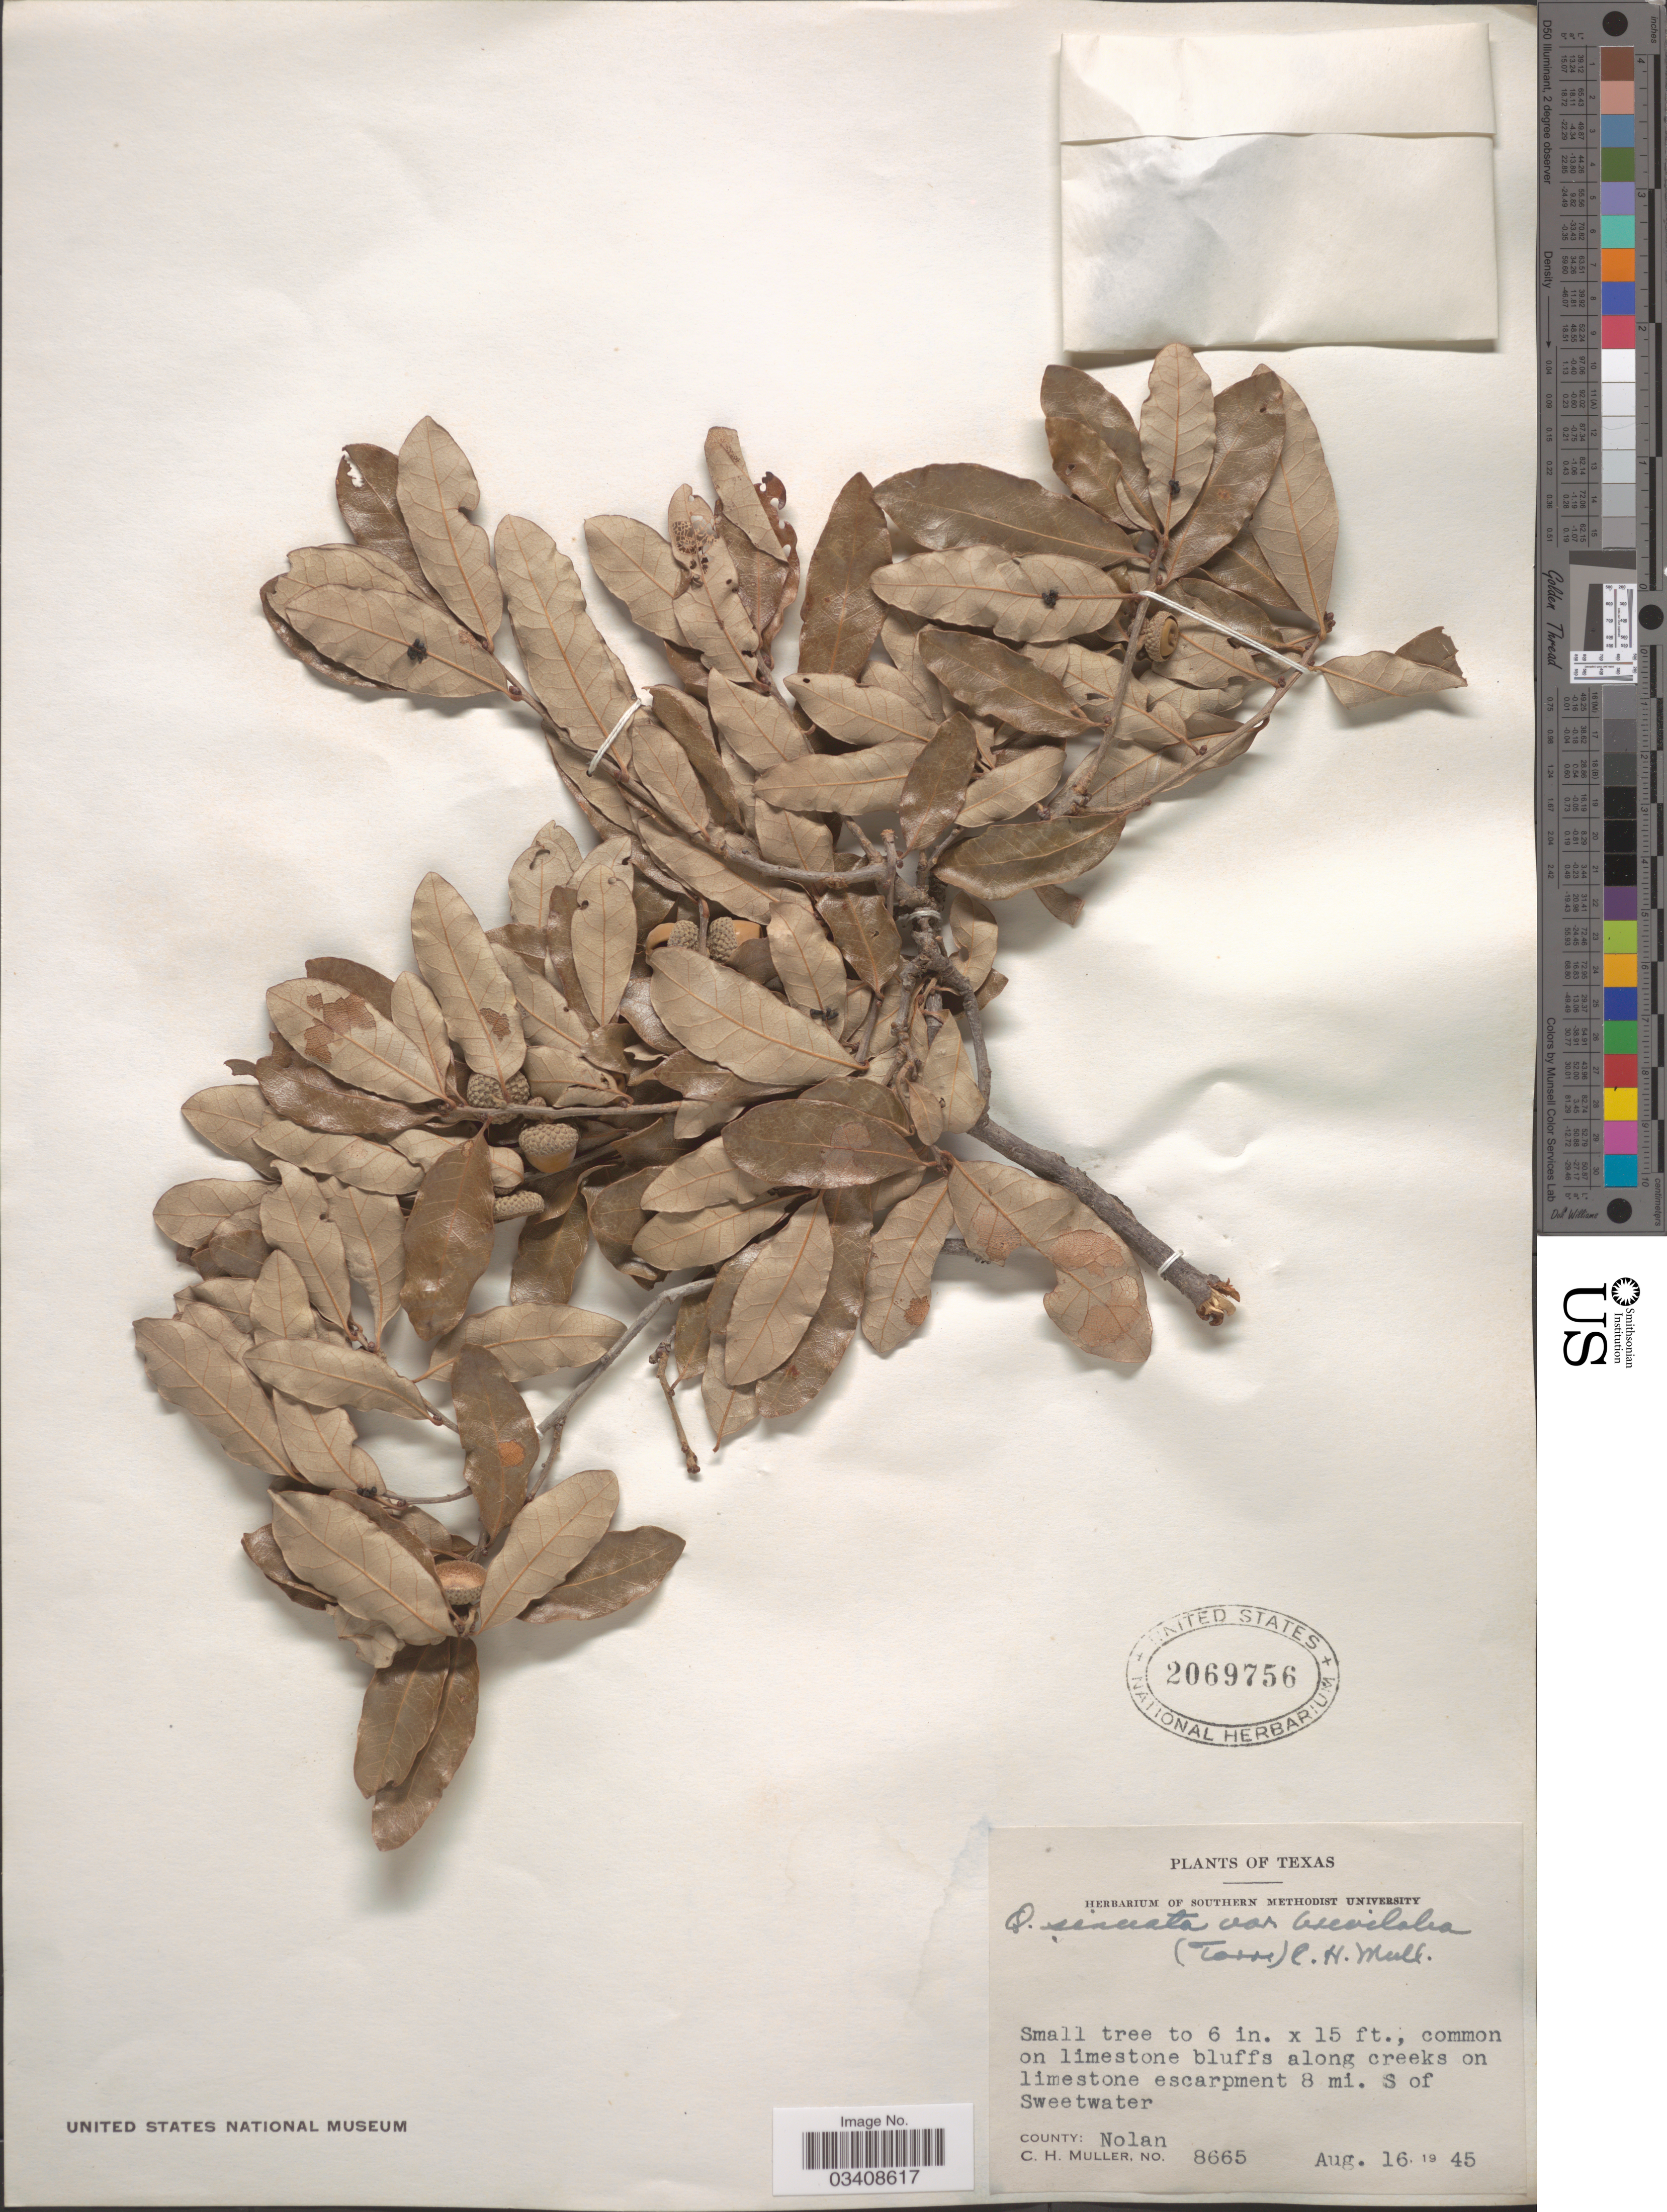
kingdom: Plantae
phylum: Tracheophyta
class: Magnoliopsida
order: Fagales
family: Fagaceae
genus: Quercus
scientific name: Quercus sinuata var. breviloba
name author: C.H. Mull.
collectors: C. H. Mueller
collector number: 8665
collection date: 1945-08-16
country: United States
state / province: Texas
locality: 8 mi. S of Sweetwater. County: Nolan.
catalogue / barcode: US 2069756